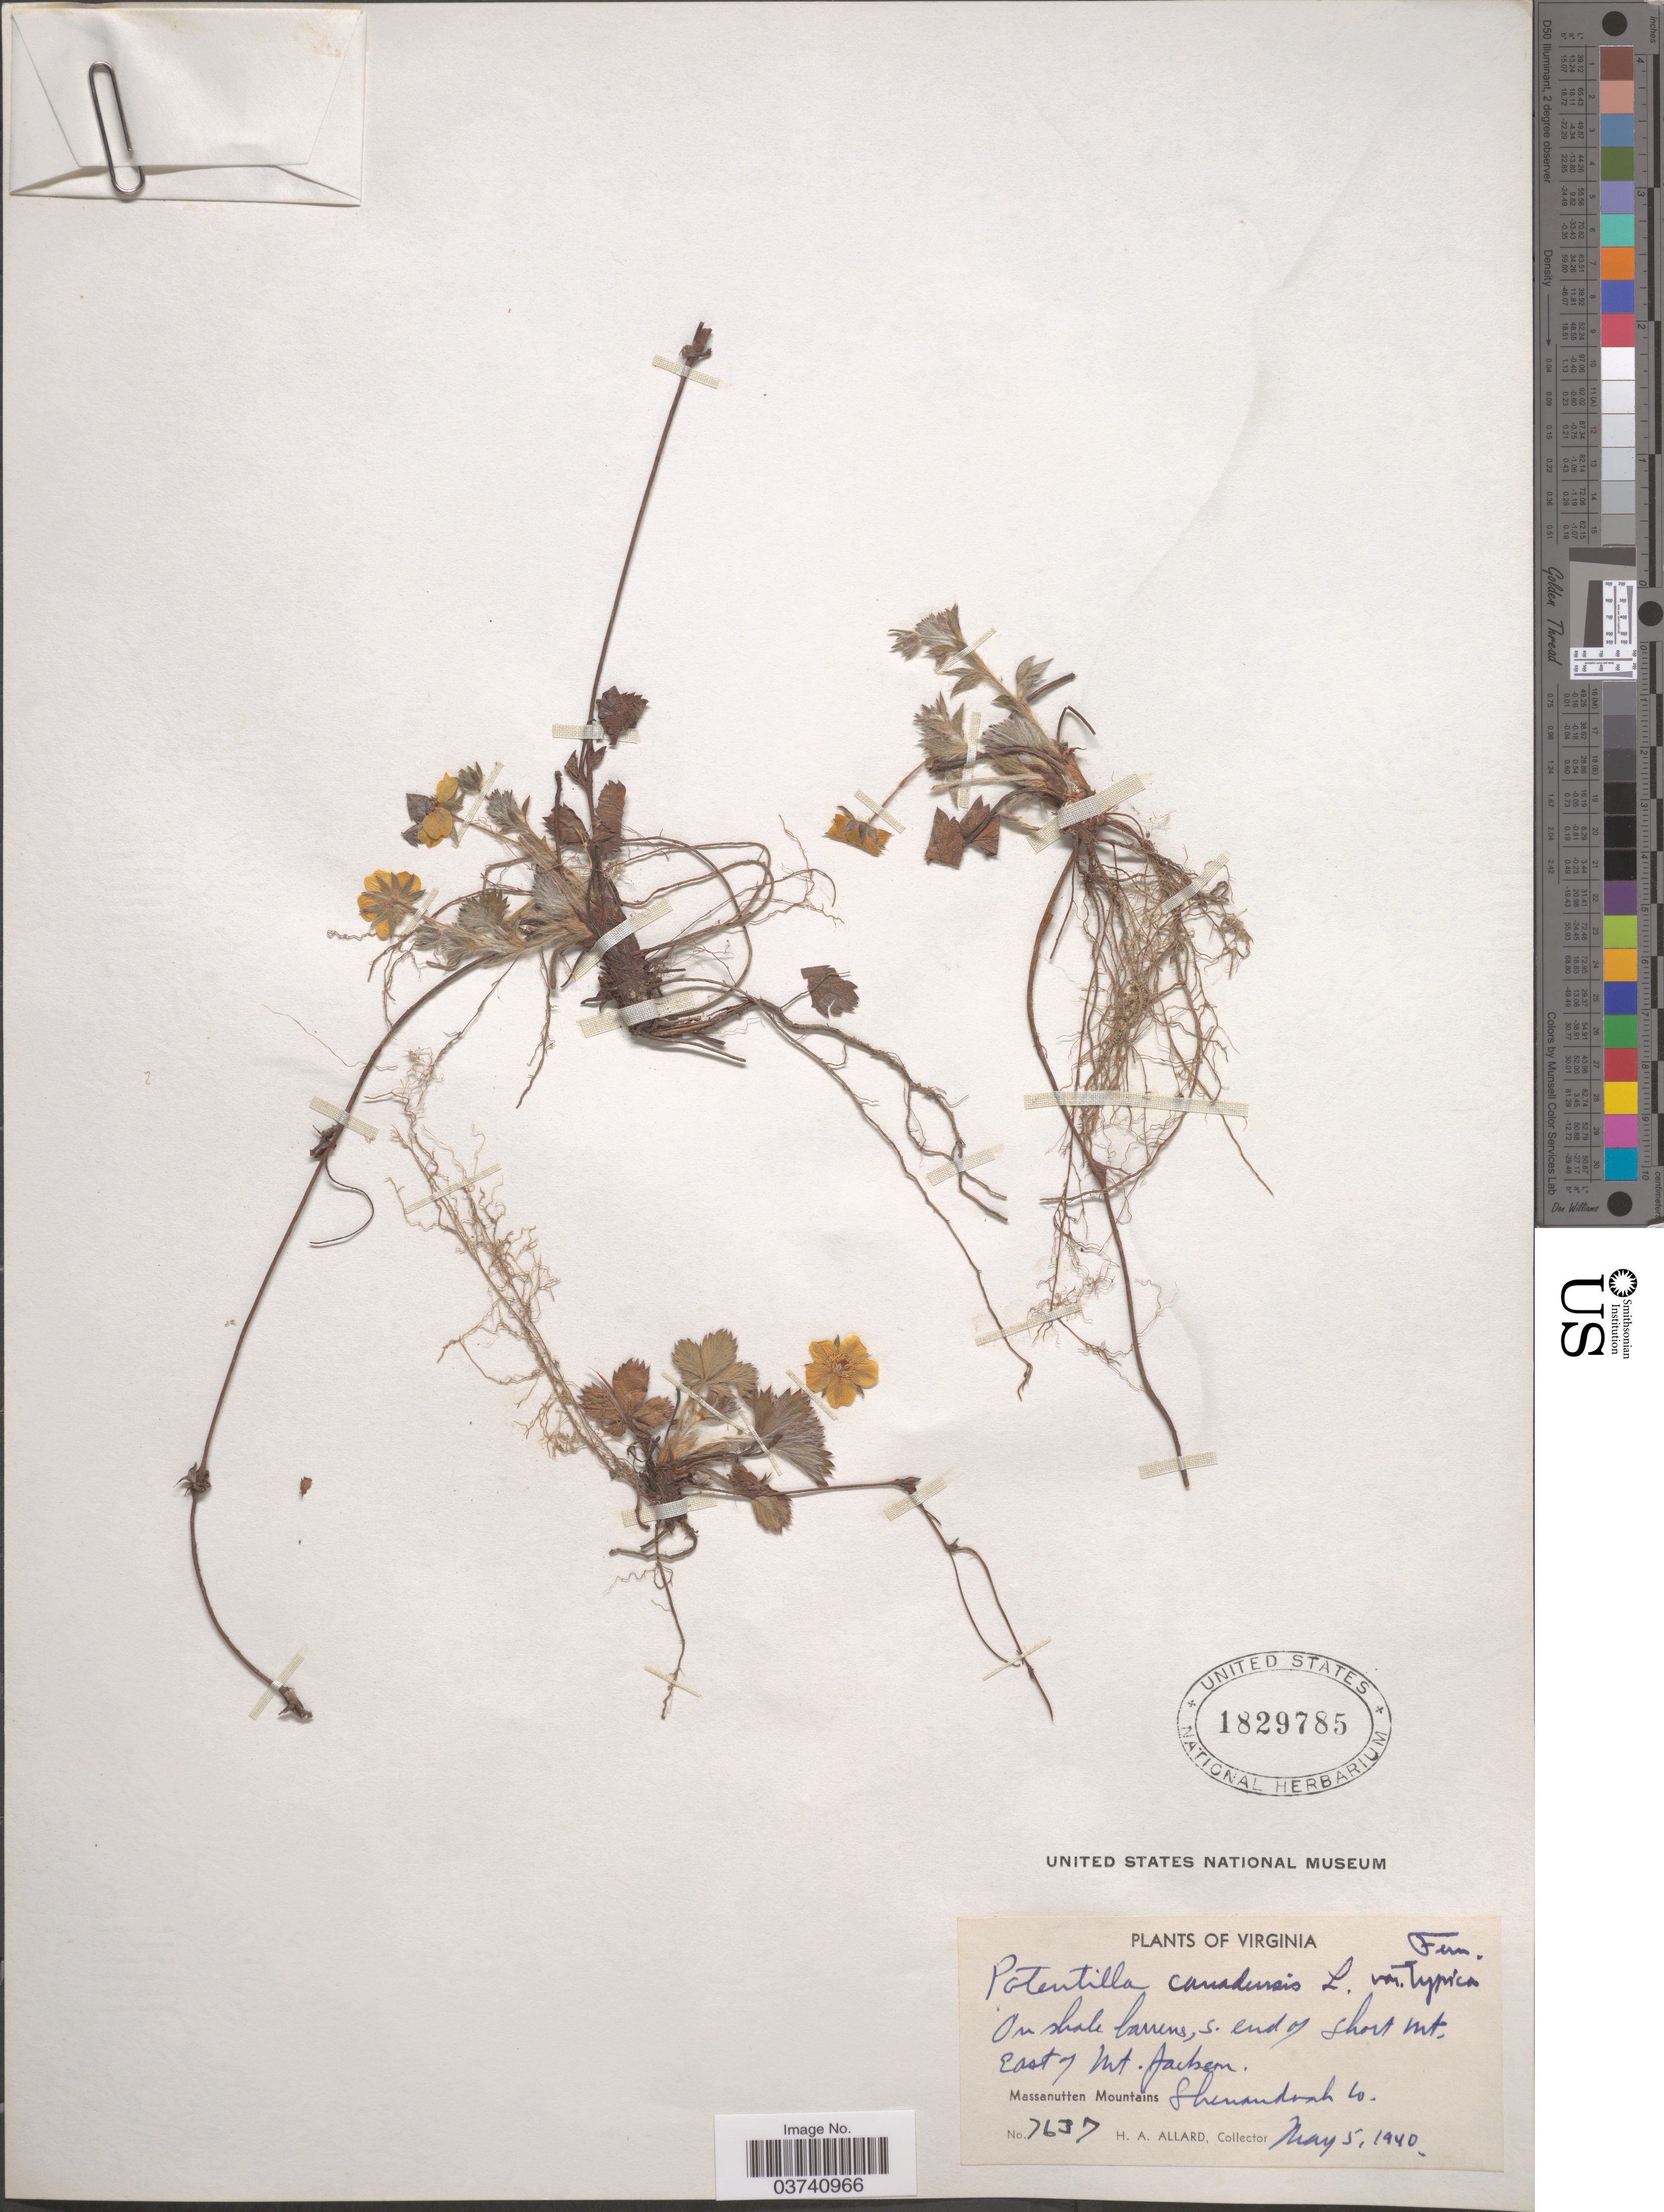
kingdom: Plantae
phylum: Tracheophyta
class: Magnoliopsida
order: Rosales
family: Rosaceae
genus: Potentilla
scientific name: Potentilla canadensis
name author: L.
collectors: H. A. Allard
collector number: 7637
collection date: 1940-05-05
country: United States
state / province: Virginia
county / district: Shenandoah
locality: S. end of Short Mt. East of Mt. Jackson. Massanutten Mountains, Shenandoah Co.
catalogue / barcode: US 1829785